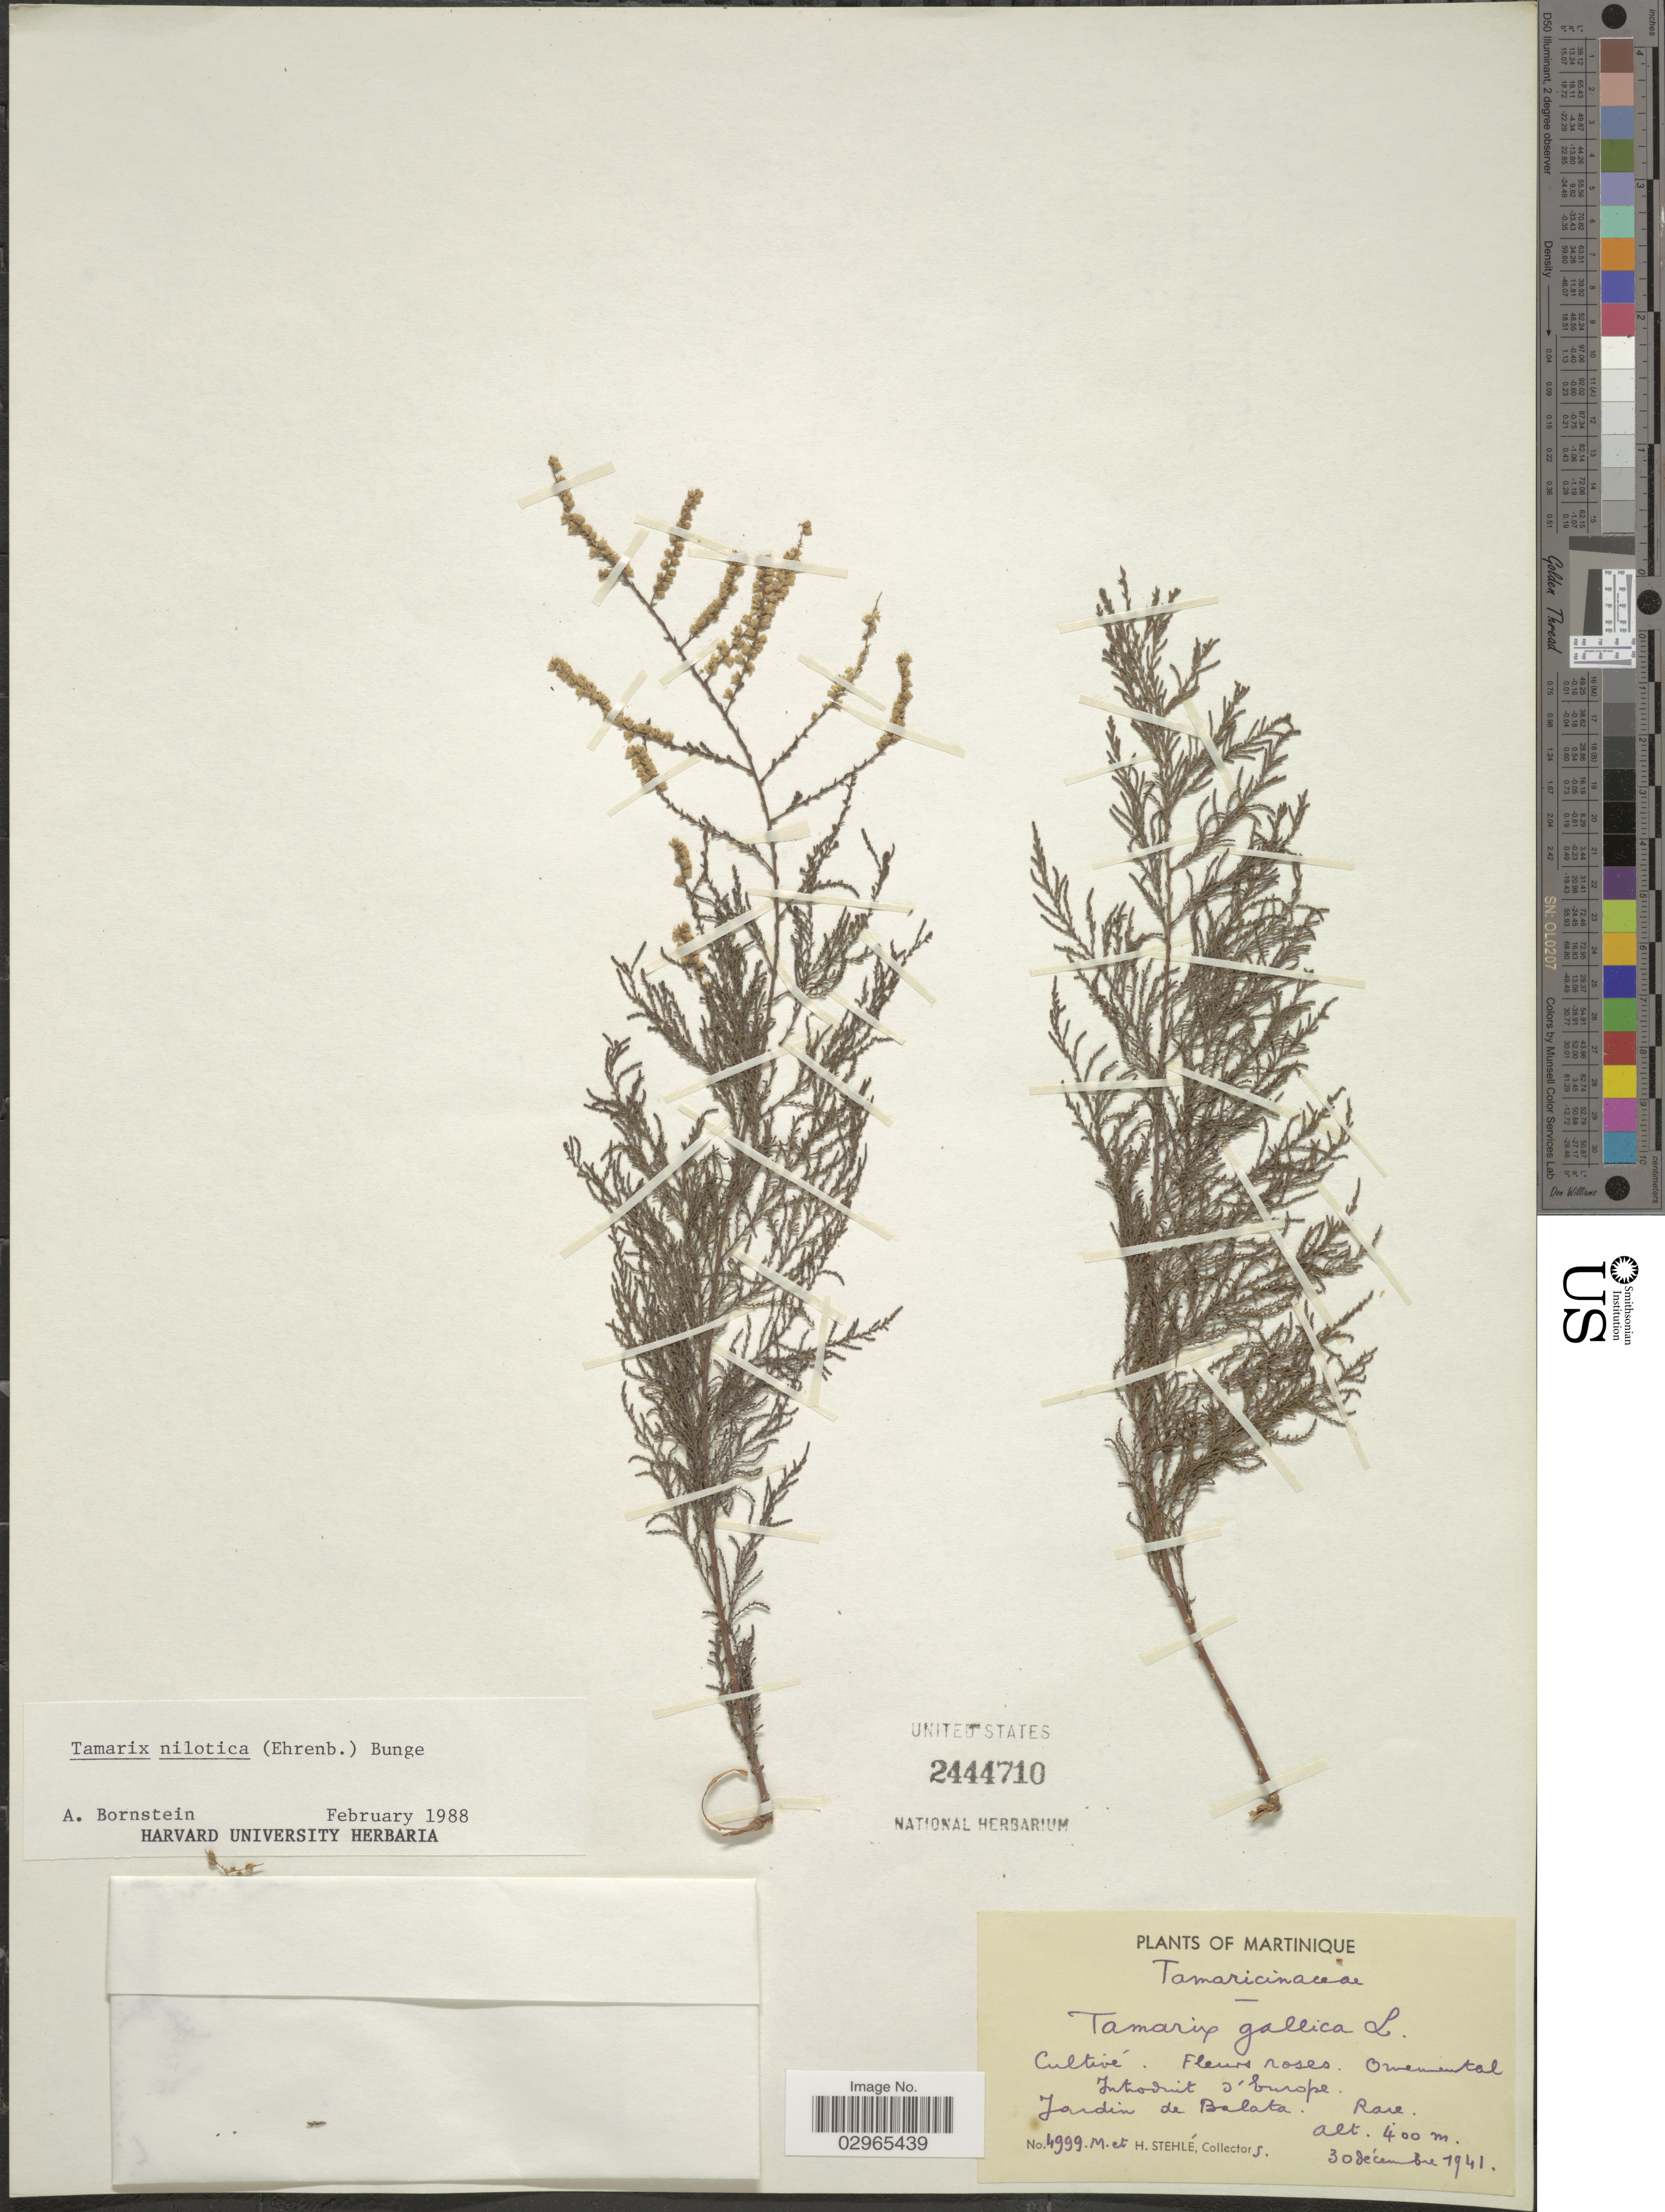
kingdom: Plantae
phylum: Tracheophyta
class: Magnoliopsida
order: Caryophyllales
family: Tamaricaceae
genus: Tamarix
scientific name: Tamarix nilotica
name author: (Ehrenb.) Bunge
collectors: M. Stehlé & H. Stehlé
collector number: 4999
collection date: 1941-12-30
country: Martinique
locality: Jardin de Balata.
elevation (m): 400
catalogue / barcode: US 2444710